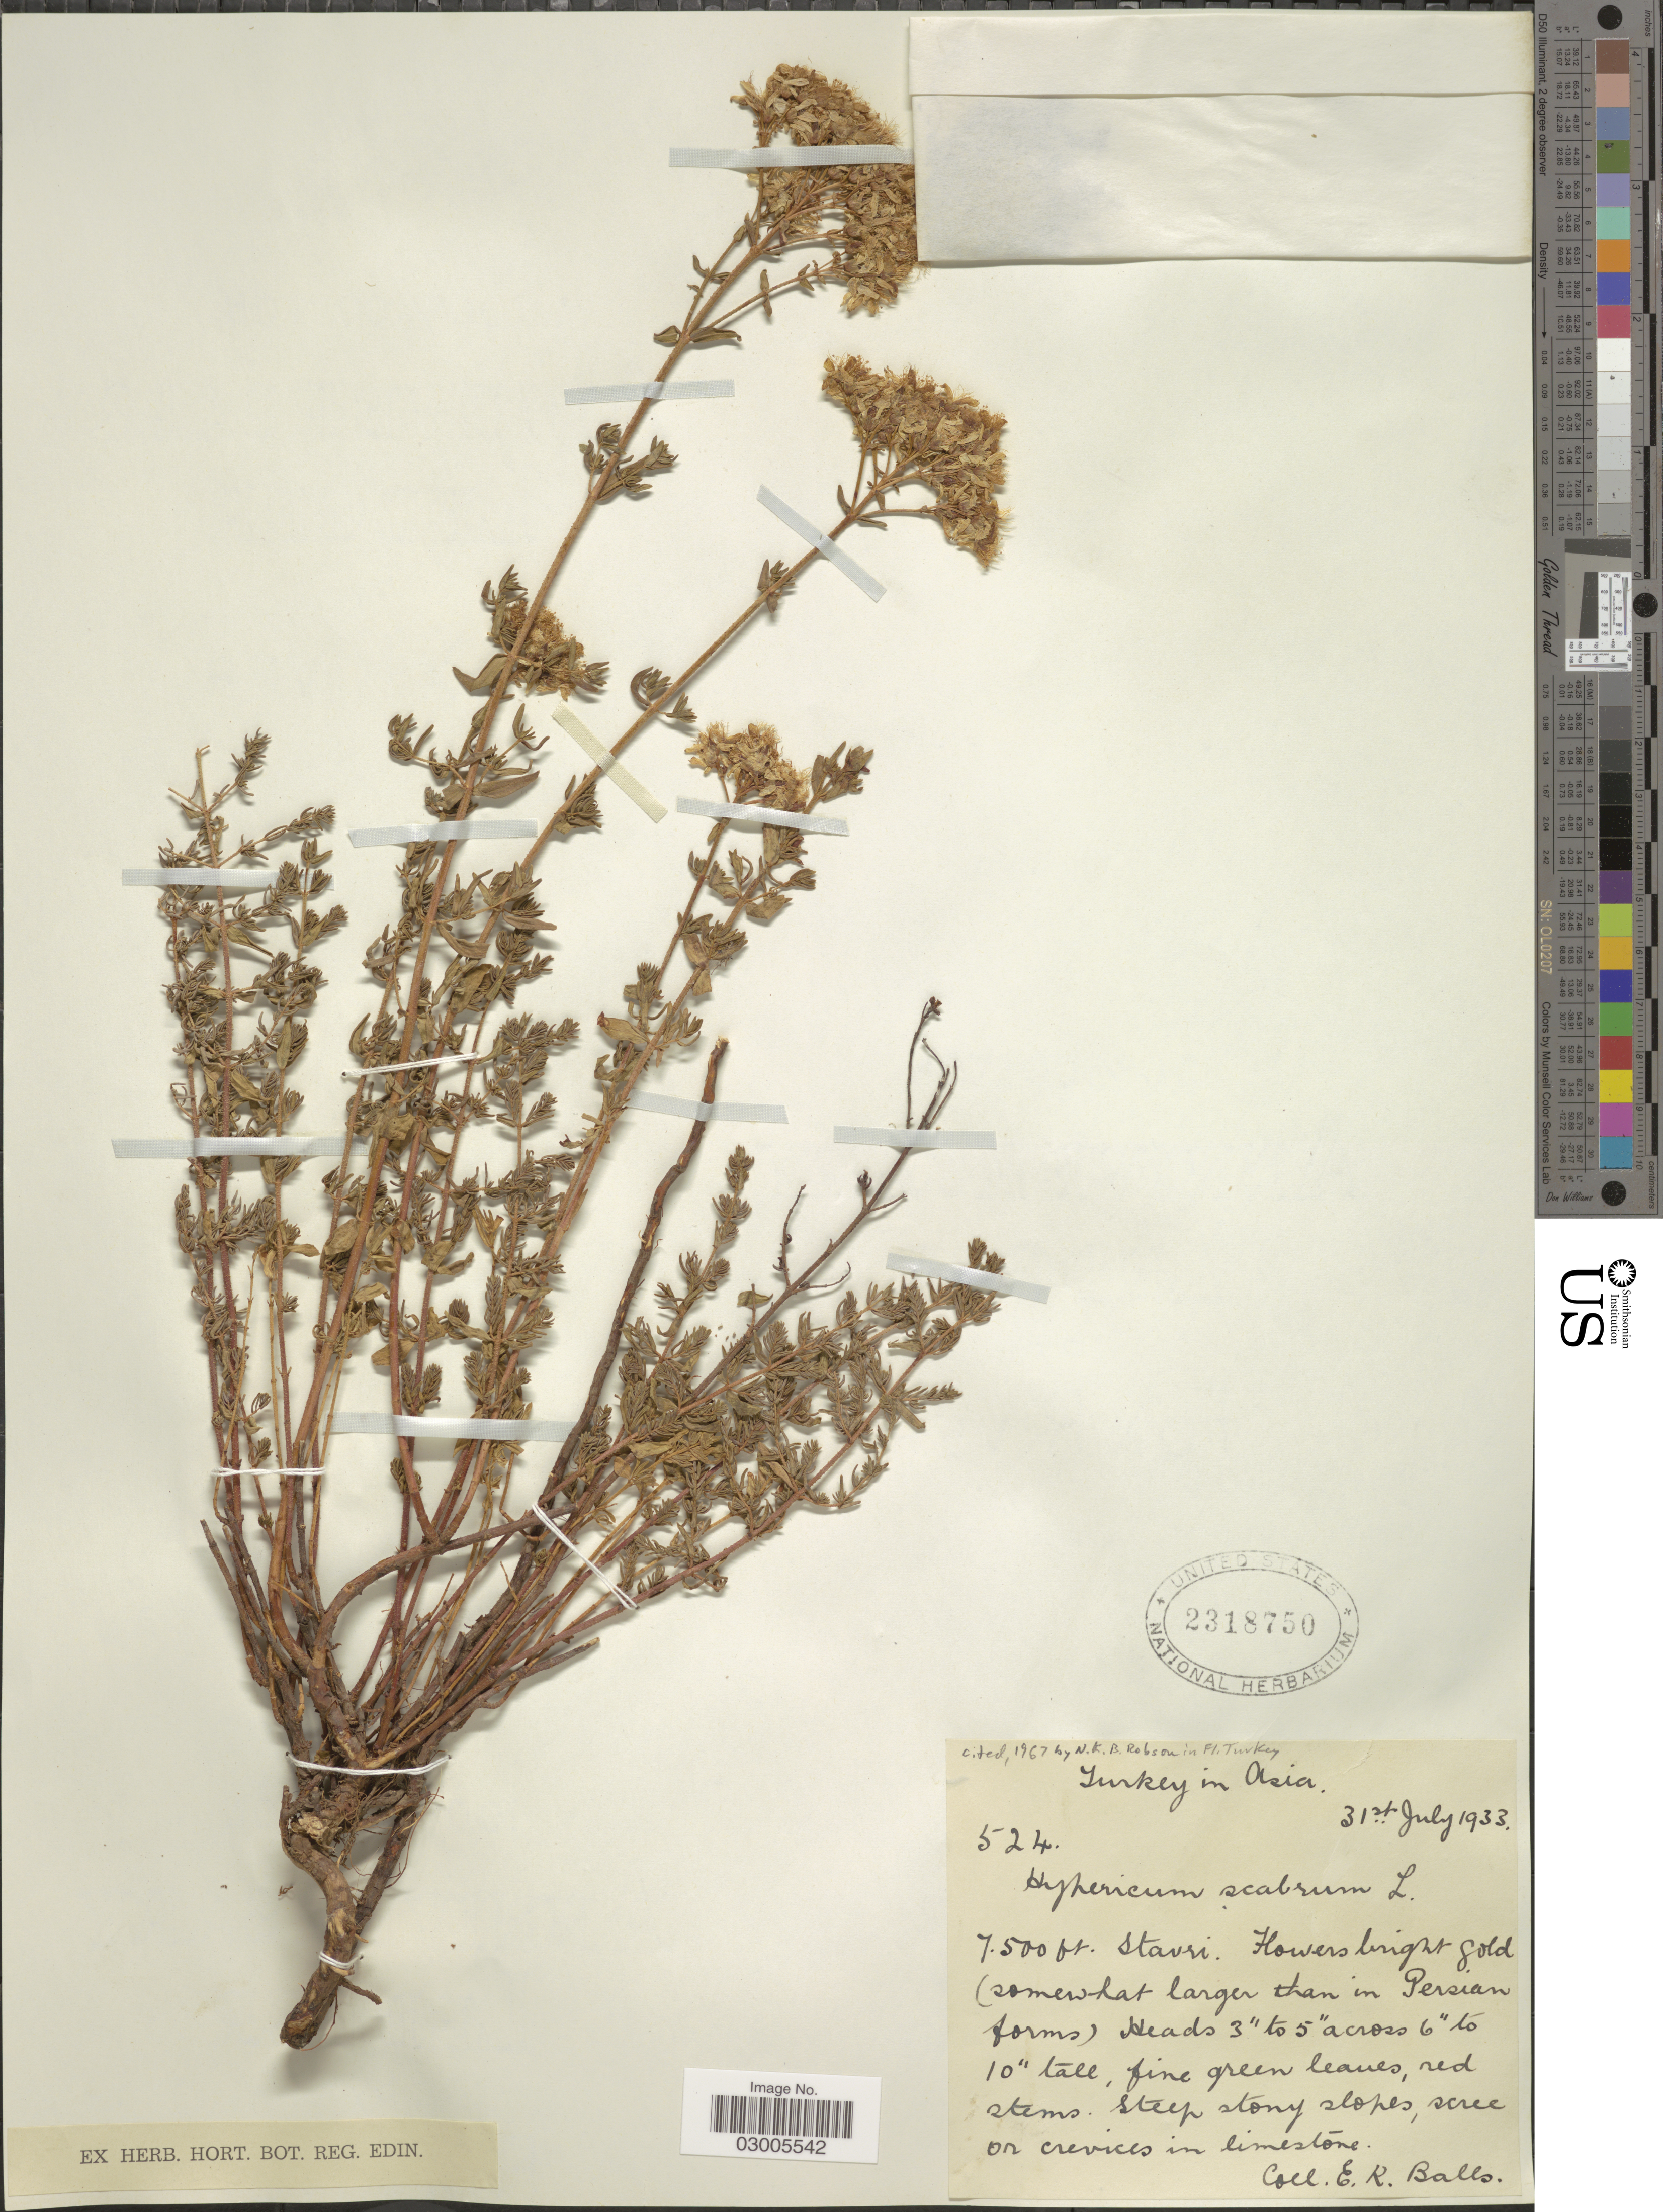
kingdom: Plantae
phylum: Tracheophyta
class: Magnoliopsida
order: Malpighiales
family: Hypericaceae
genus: Hypericum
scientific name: Hypericum scabrum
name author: L.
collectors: E. K. Balls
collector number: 524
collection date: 1933-07-31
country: Turkey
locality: in Asia.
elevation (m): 2286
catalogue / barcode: US 2318750